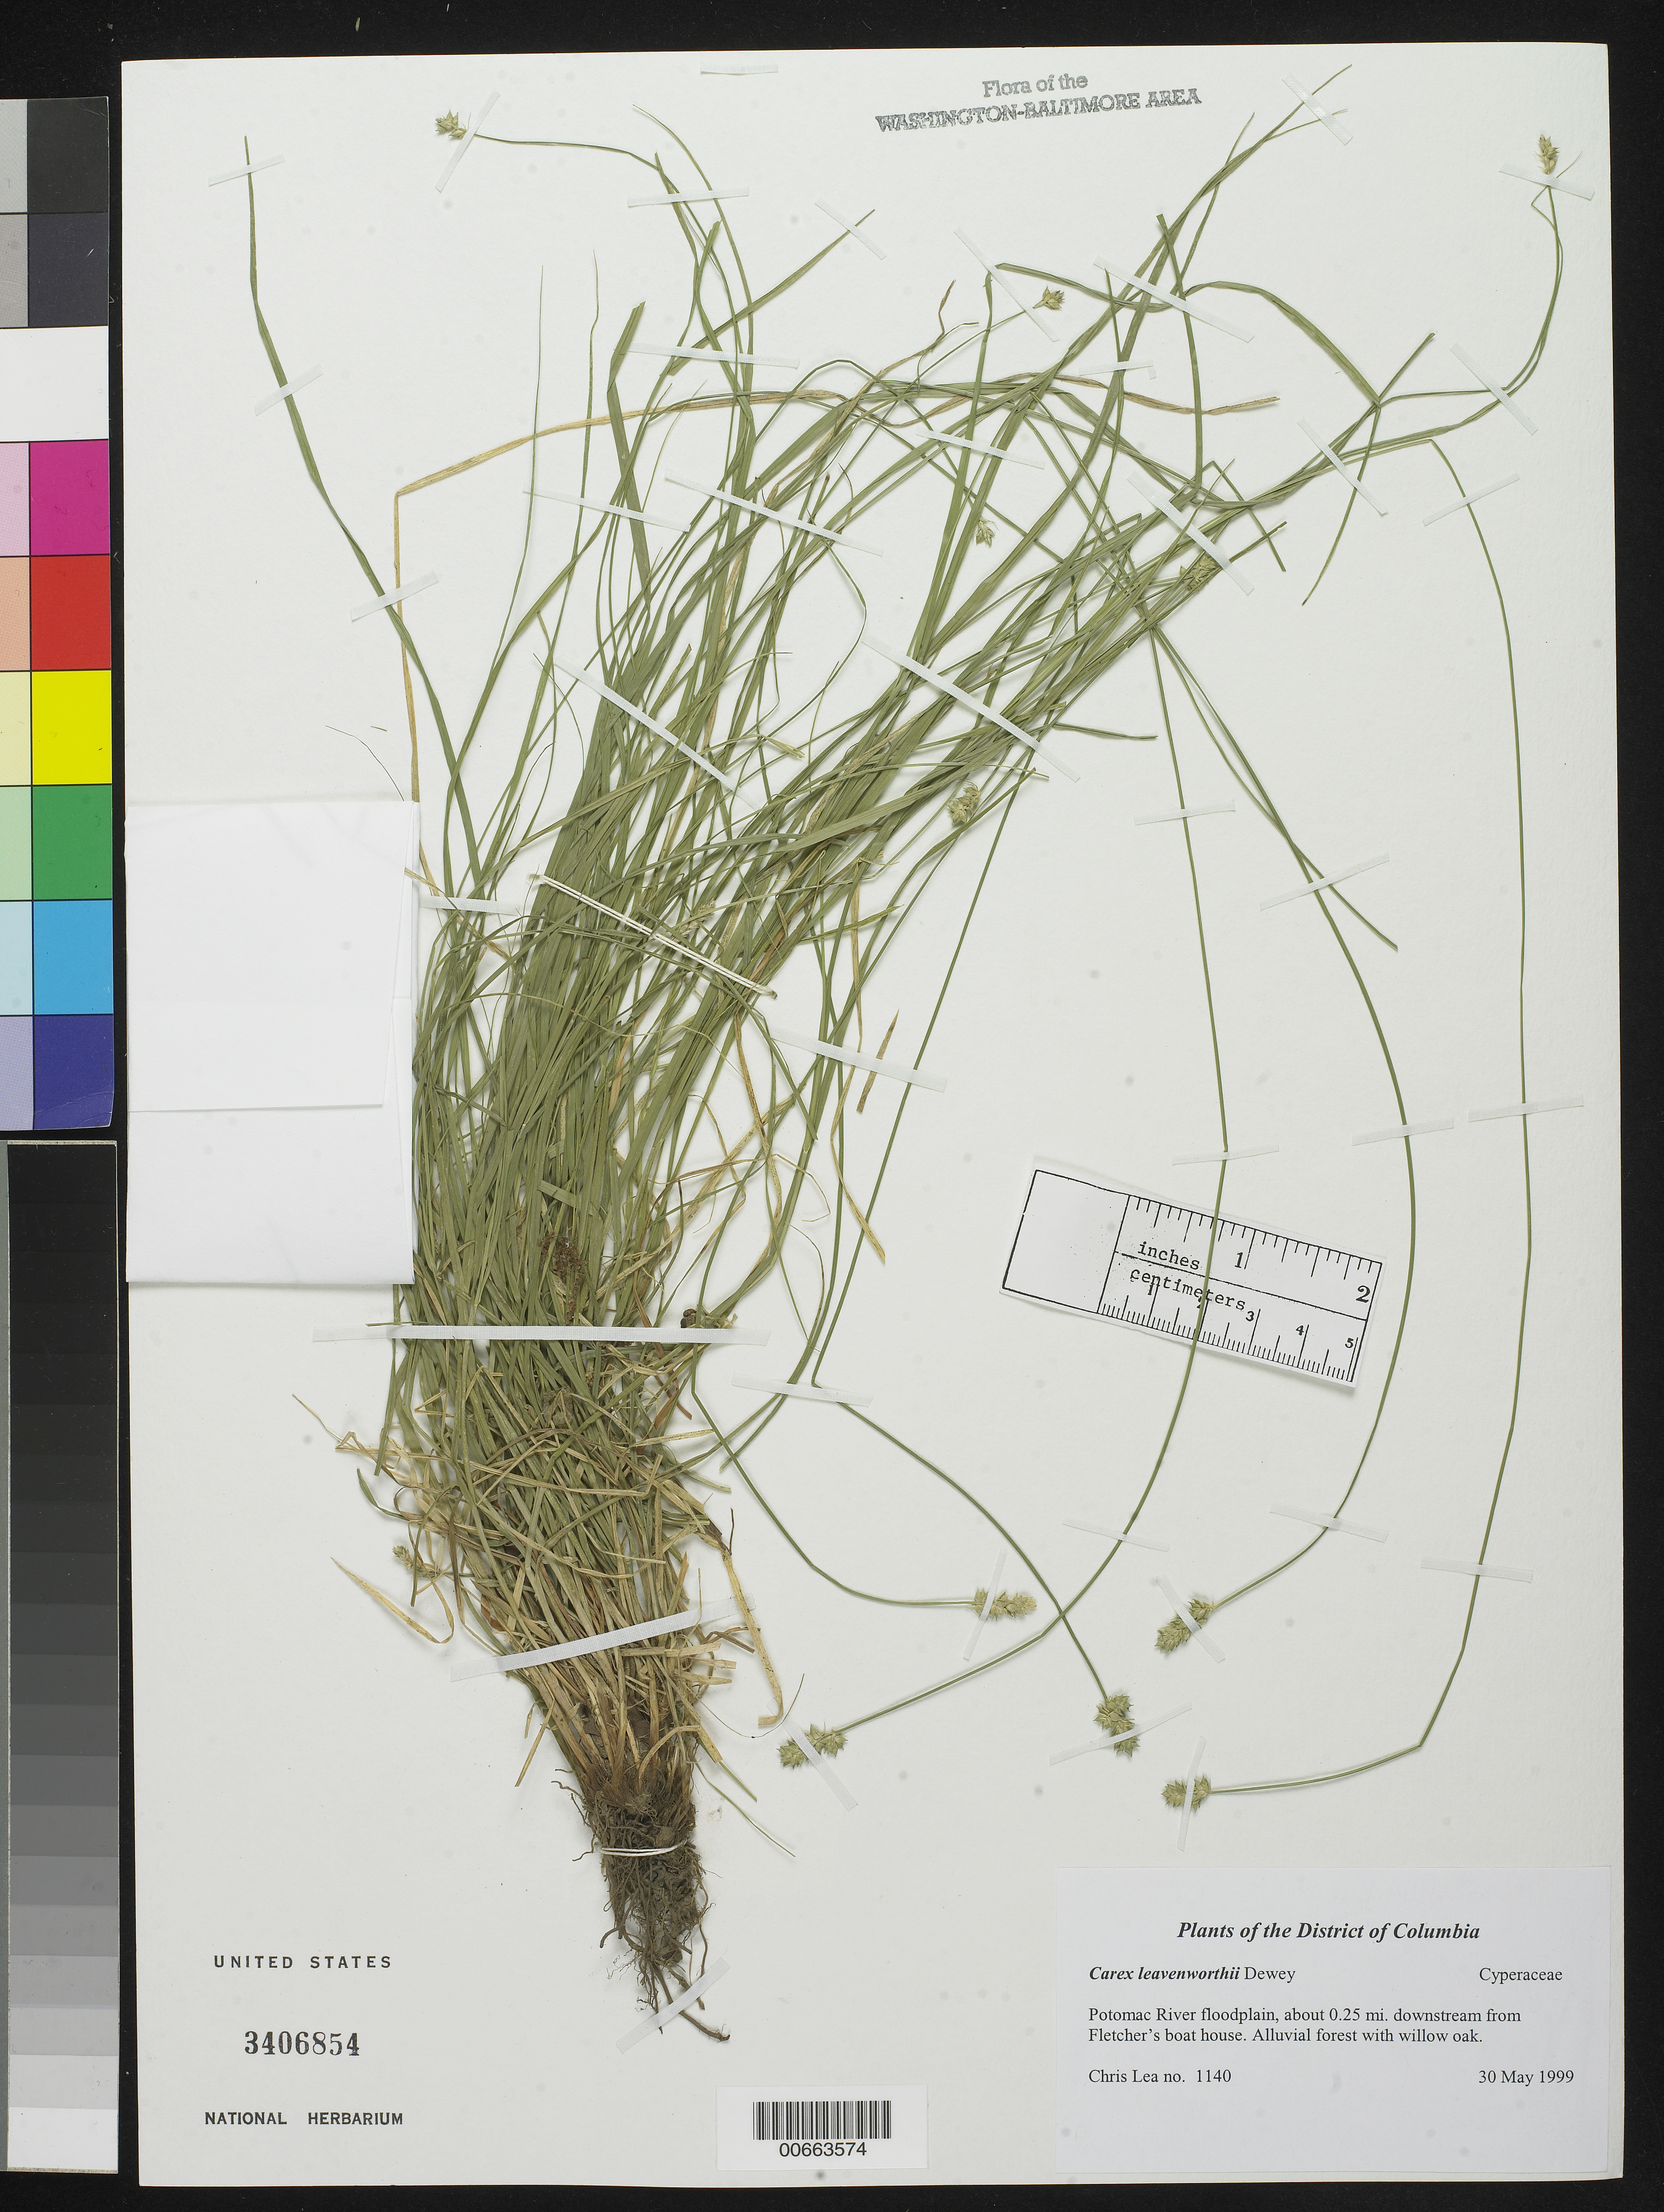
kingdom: Plantae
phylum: Tracheophyta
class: Liliopsida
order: Poales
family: Cyperaceae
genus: Carex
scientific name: Carex leavenworthii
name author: Dewey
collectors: C. Lea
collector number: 1140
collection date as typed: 30 May 1999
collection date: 1999-05-30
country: United States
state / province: District of Columbia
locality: Potomac River floodplain, about 0.25 mi. downstream from Fletcher's Boathouse.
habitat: Alluvial forest with willow oak.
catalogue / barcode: US 3406854